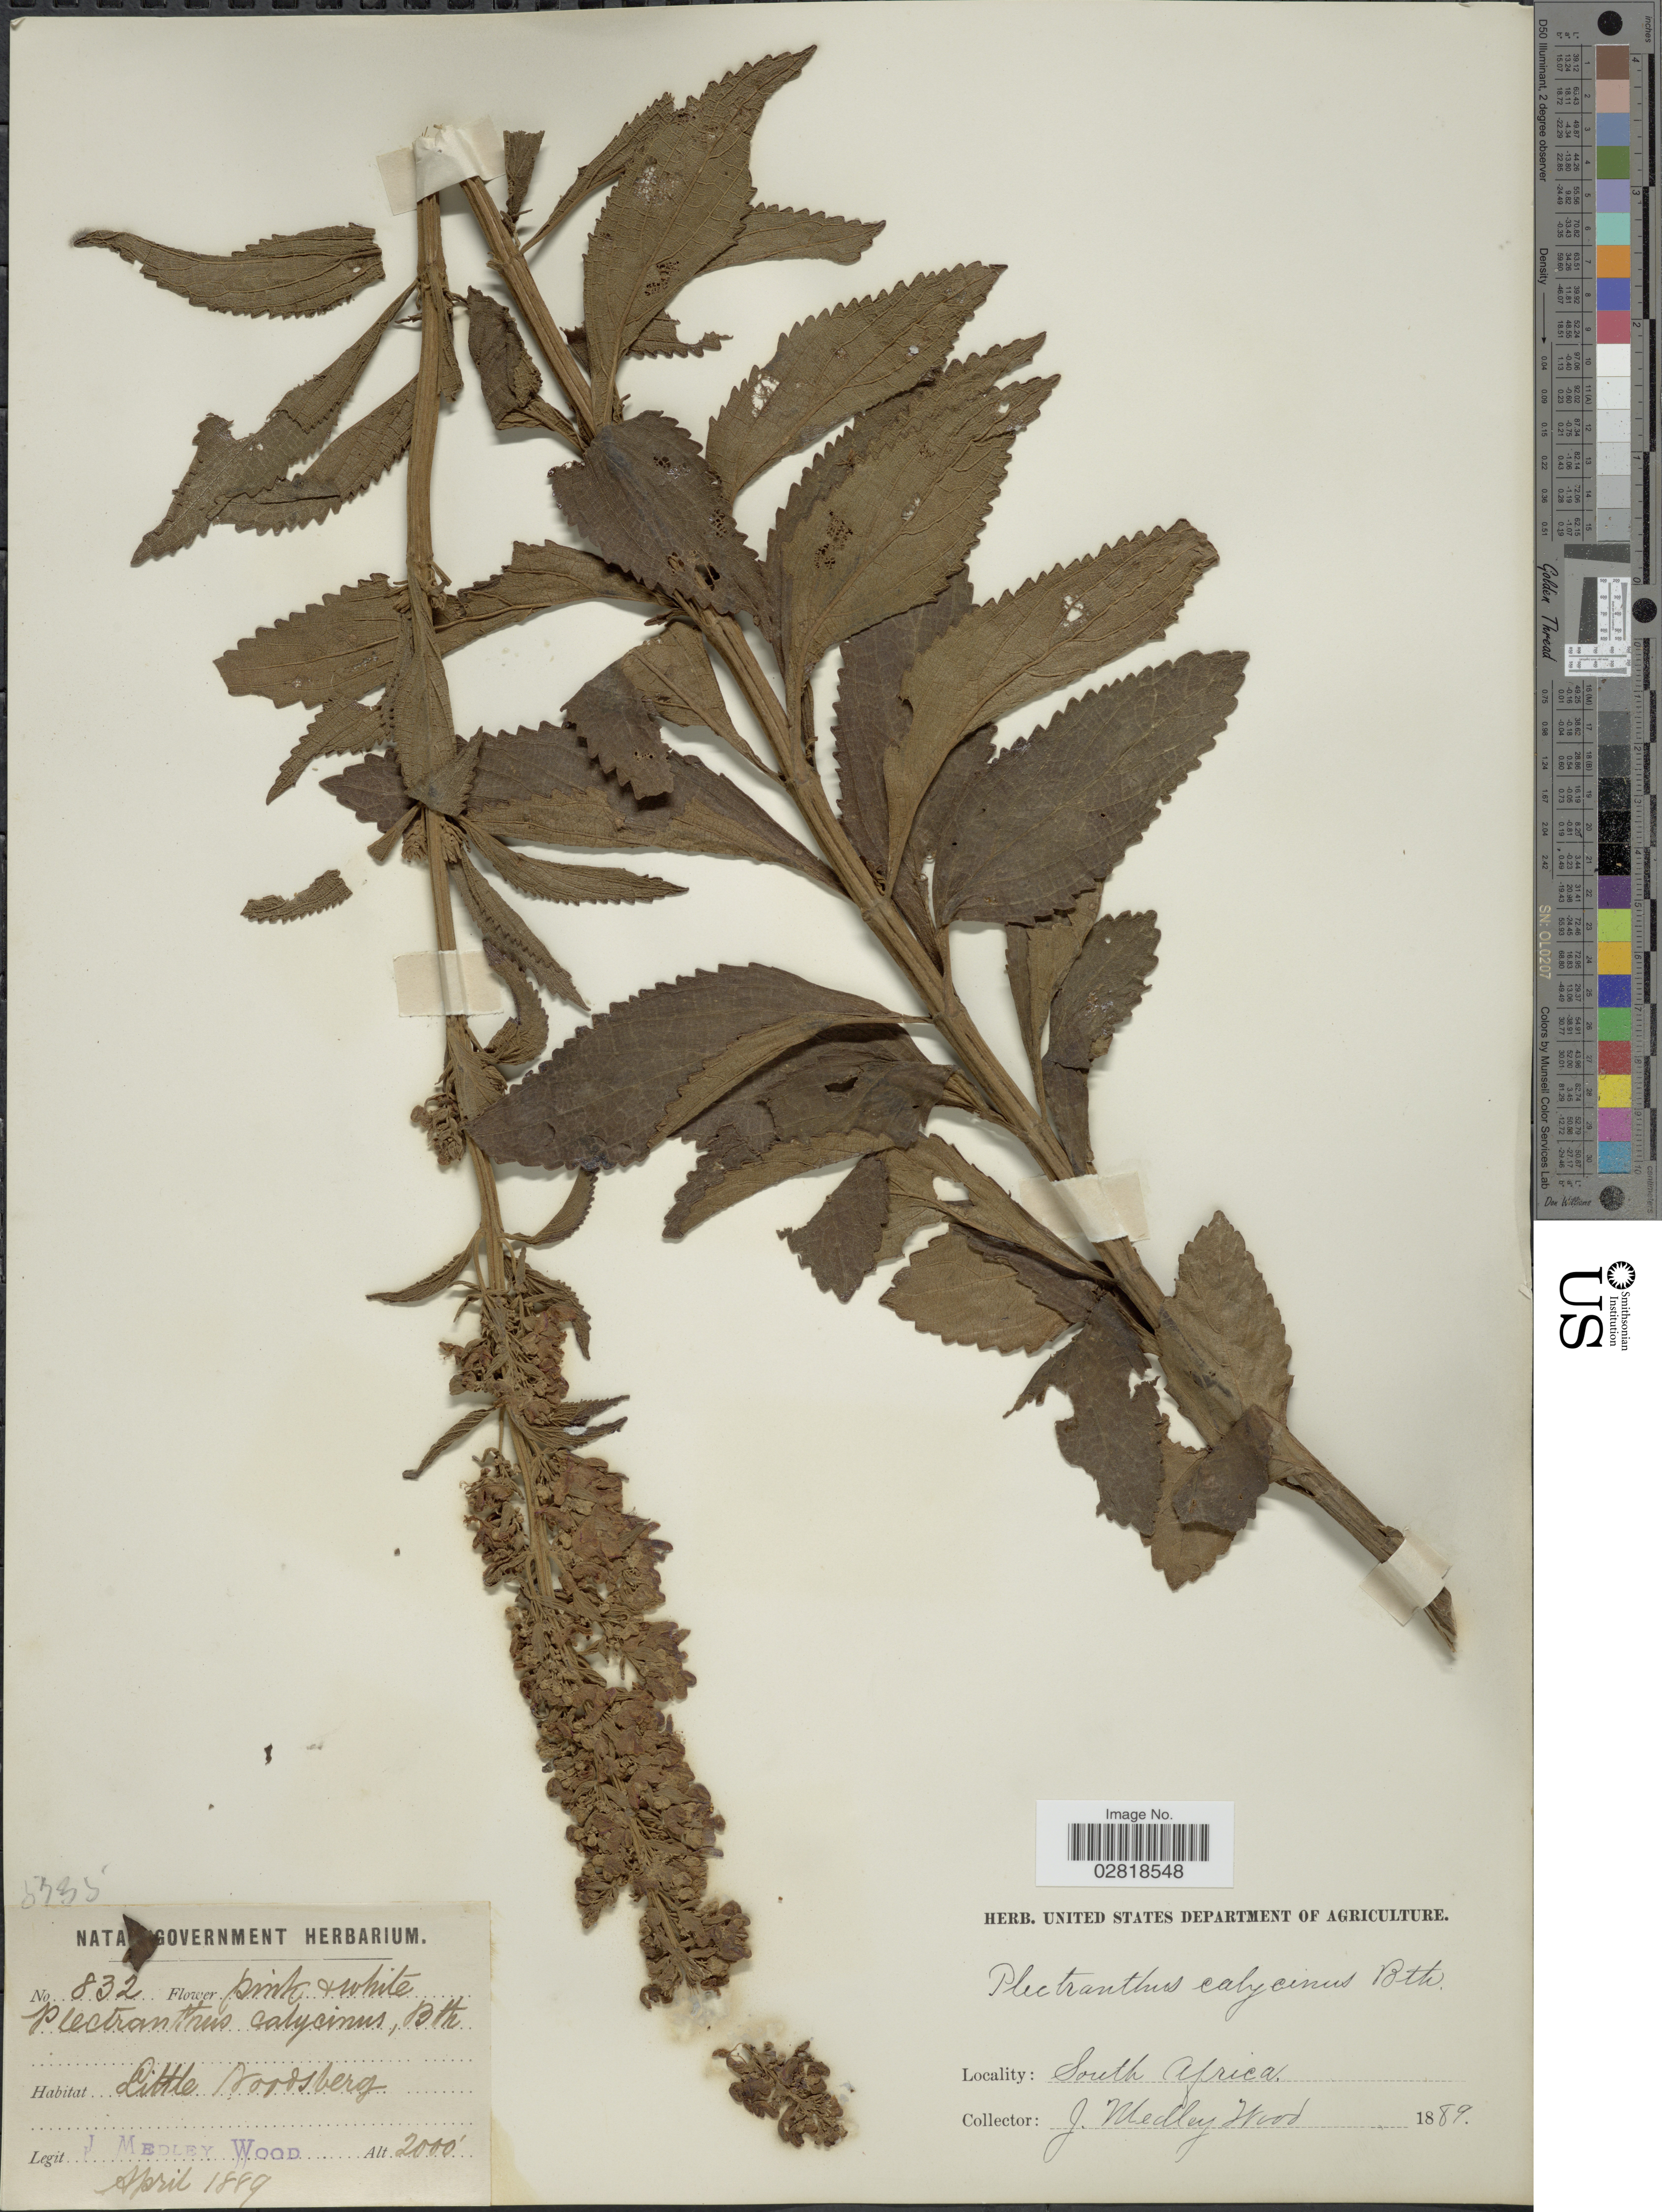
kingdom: Plantae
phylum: Tracheophyta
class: Magnoliopsida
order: Lamiales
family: Lamiaceae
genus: Plectranthus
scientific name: Plectranthus calycinus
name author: Benth.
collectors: J. Medley Wood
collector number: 832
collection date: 1889-04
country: South Africa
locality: Little Noodsberg.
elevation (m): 610